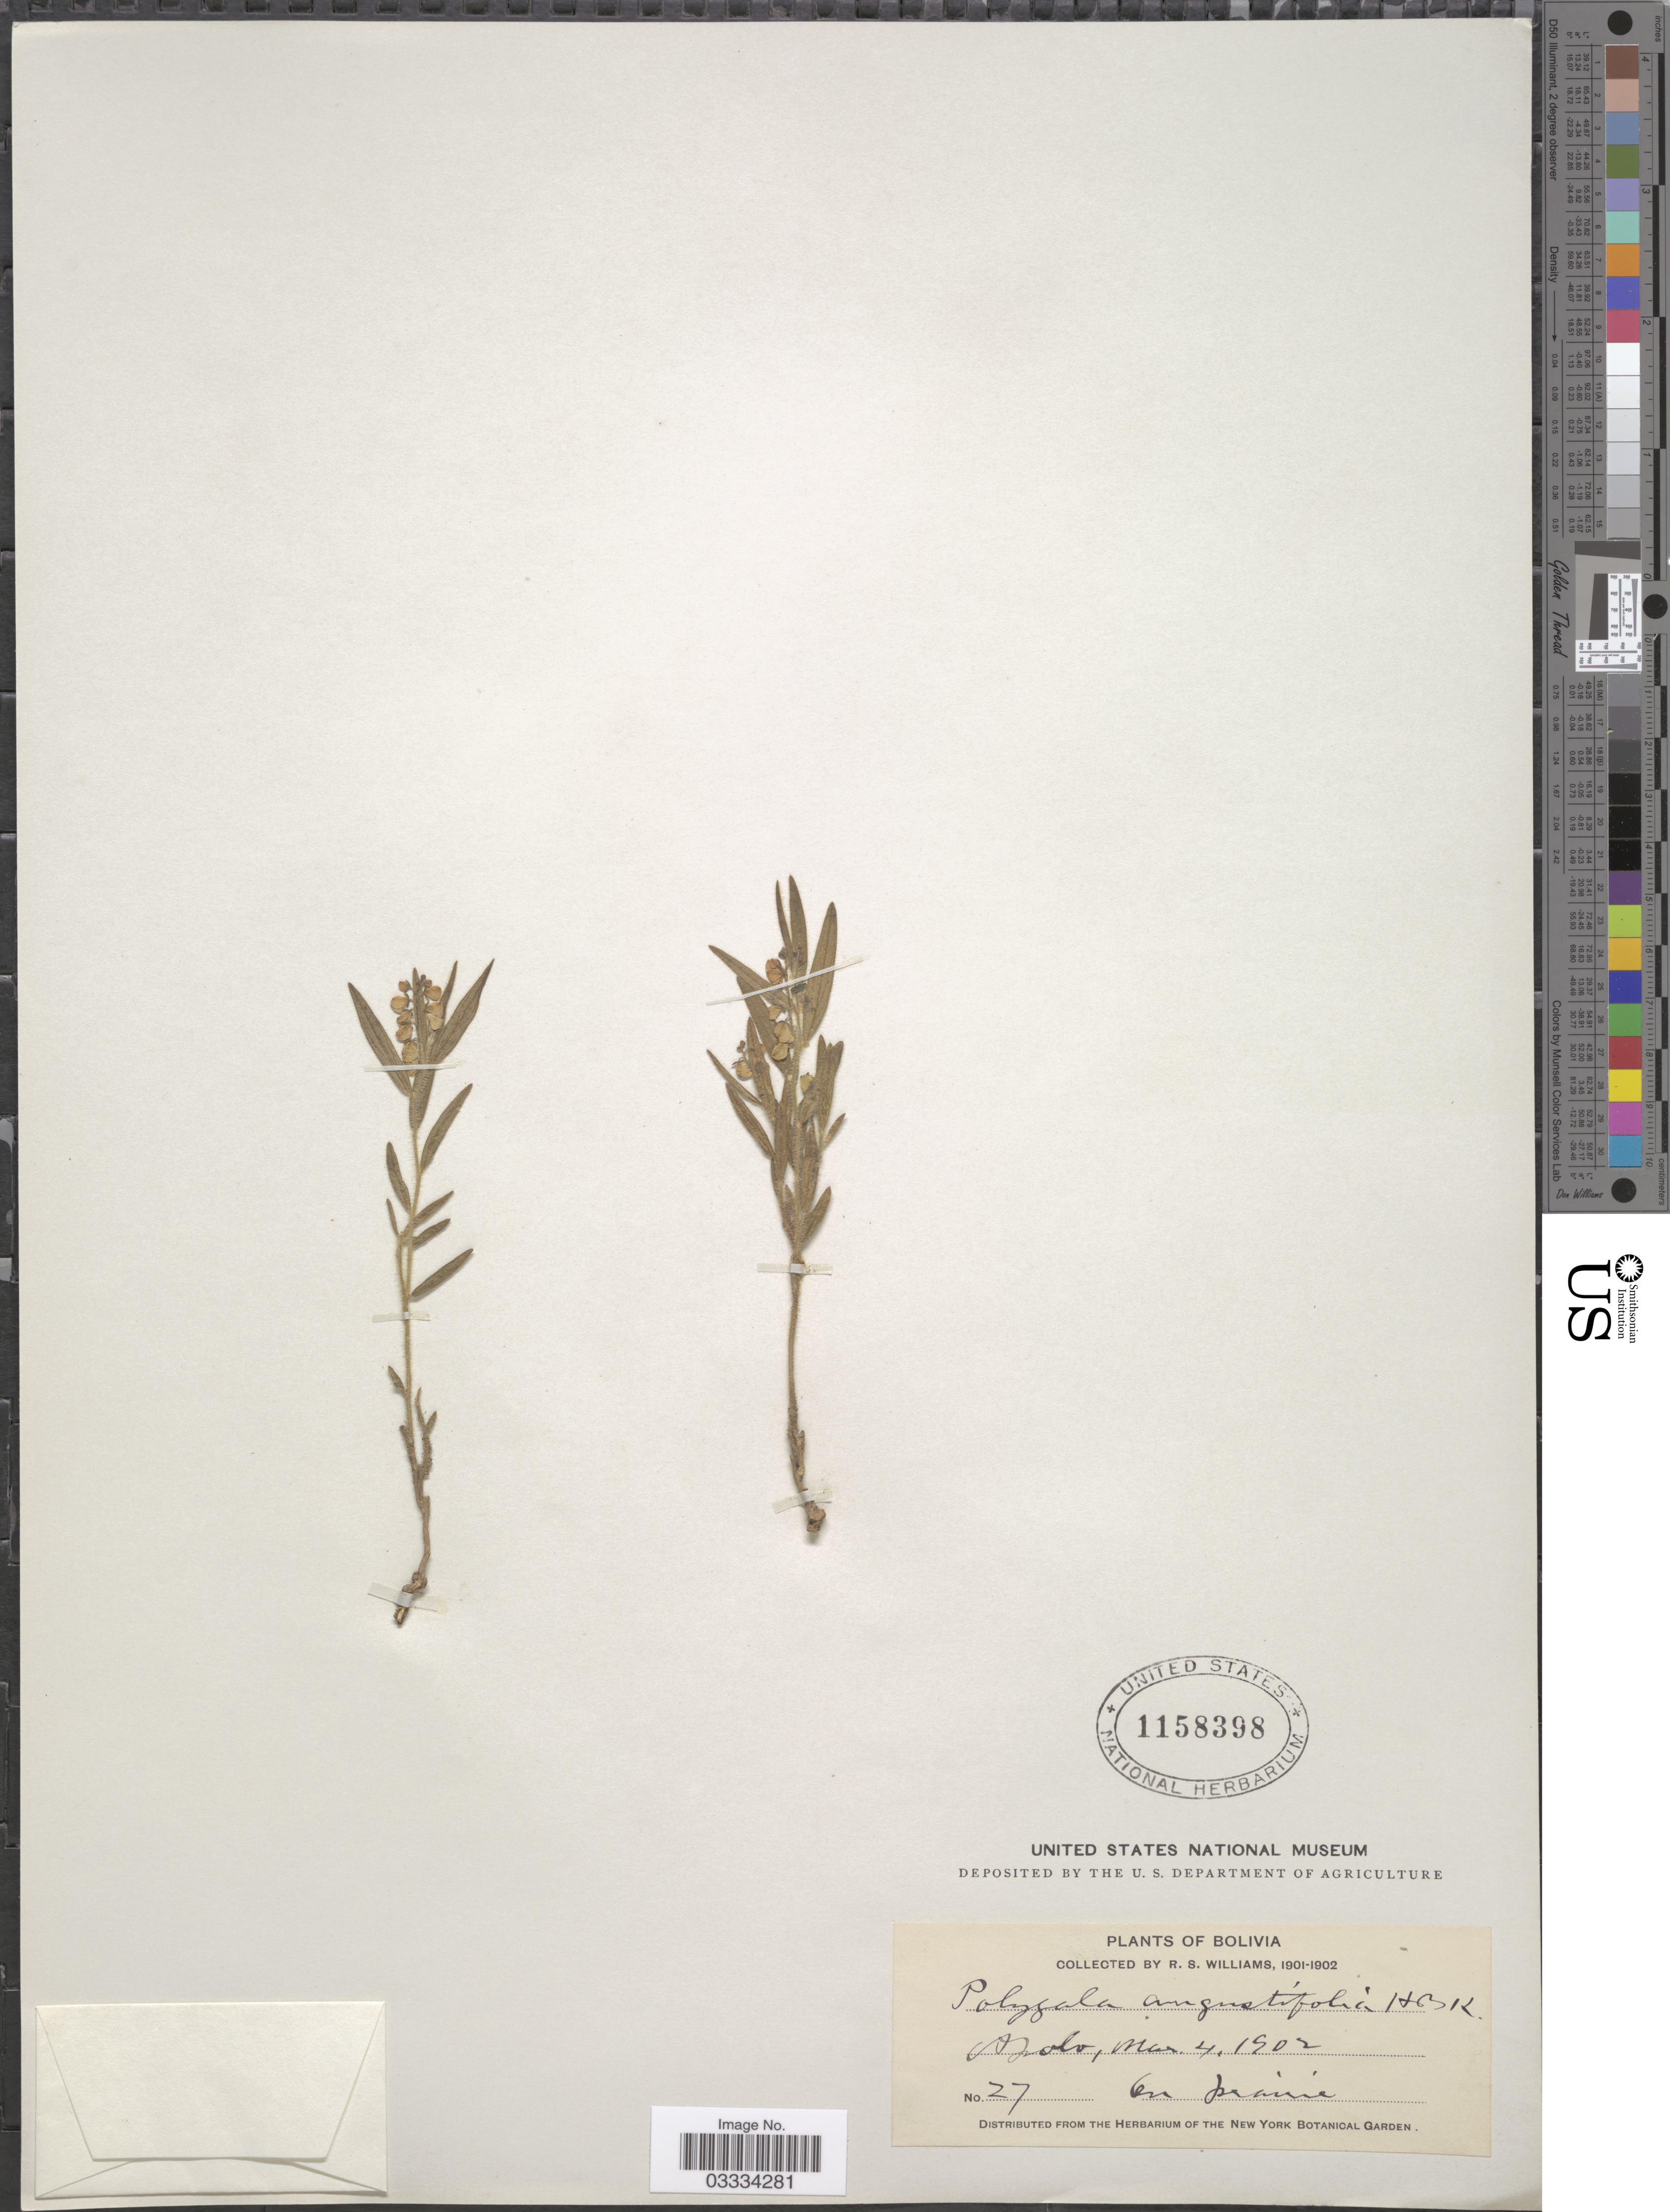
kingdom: Plantae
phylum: Tracheophyta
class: Magnoliopsida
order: Fabales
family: Polygalaceae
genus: Asemeia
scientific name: Asemeia violacea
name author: (Aubl.) J.F.B. Pastore & J.R. Abbott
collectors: R. S. Williams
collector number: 27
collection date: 1902-03-04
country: Bolivia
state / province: La Paz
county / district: Franz Tamayo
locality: Apolo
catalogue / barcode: US 1158398